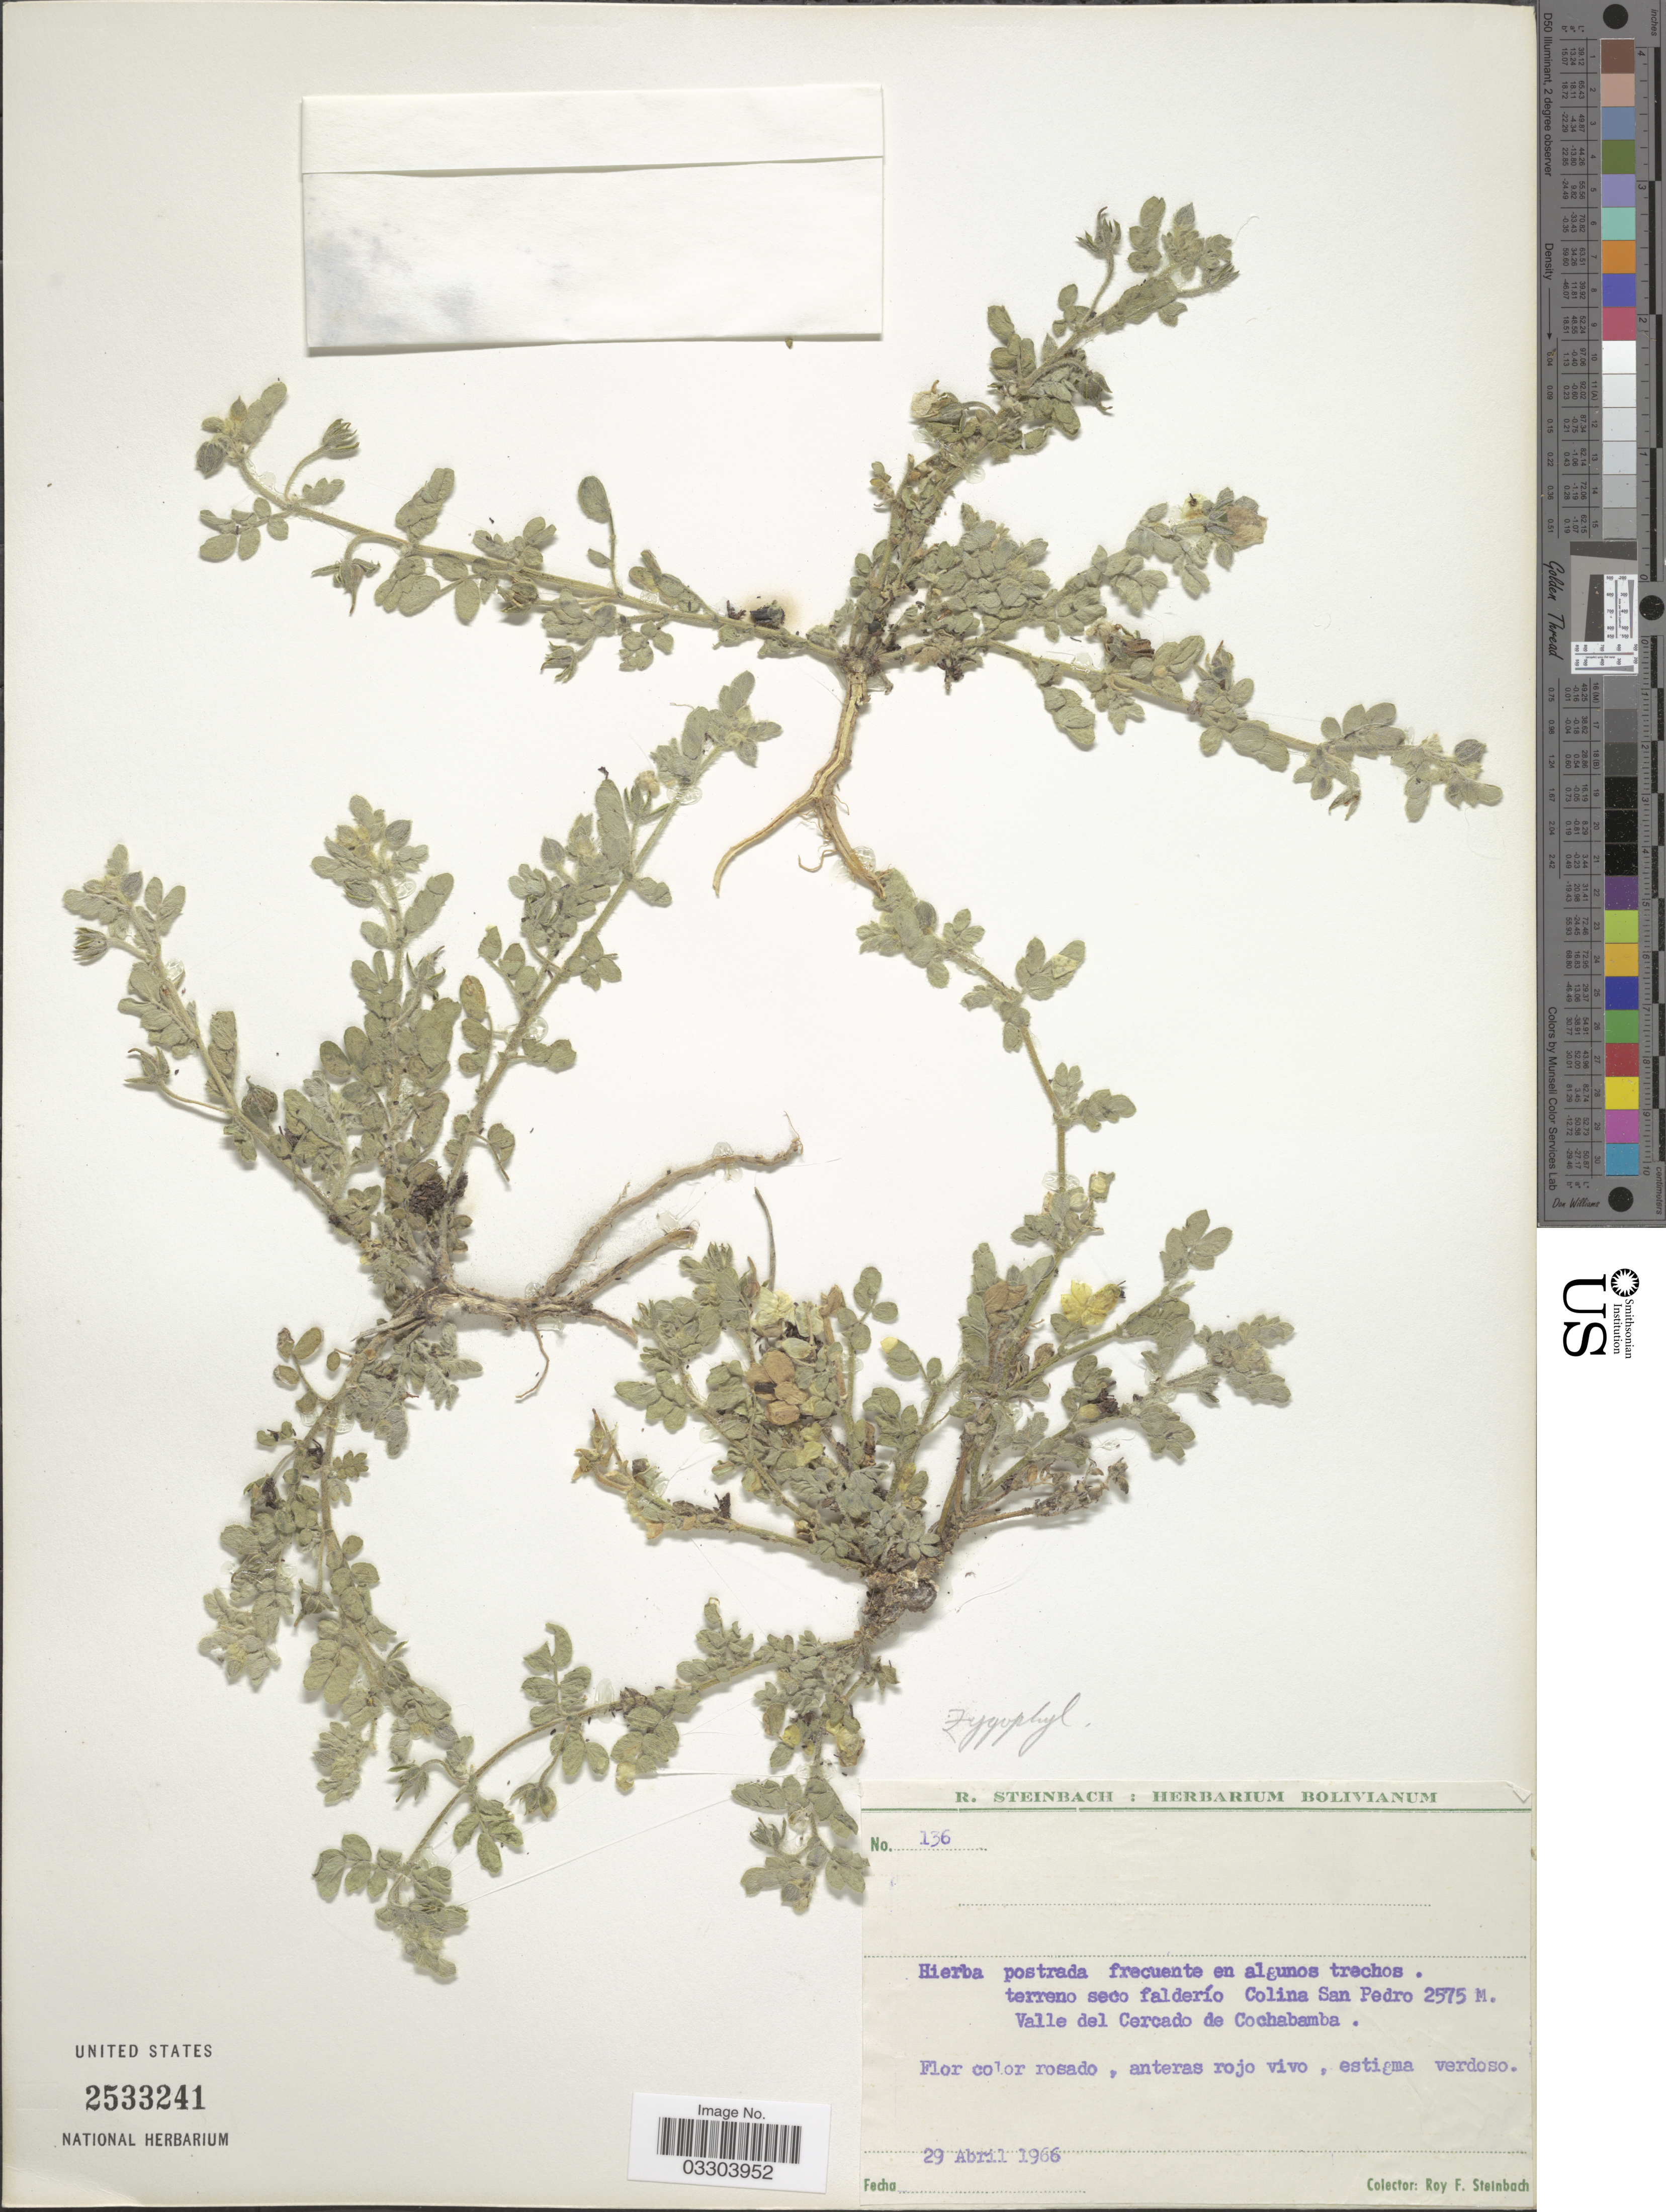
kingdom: Plantae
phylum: Tracheophyta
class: Magnoliopsida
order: Zygophyllales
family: Zygophyllaceae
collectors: R. F. Steinbach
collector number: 136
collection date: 1966-04-29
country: Bolivia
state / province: Cochabamba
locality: Terreno seco falderío Colina San Pedro, Valle del Cercado de Cochabamba.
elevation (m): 2575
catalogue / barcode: US 2533241